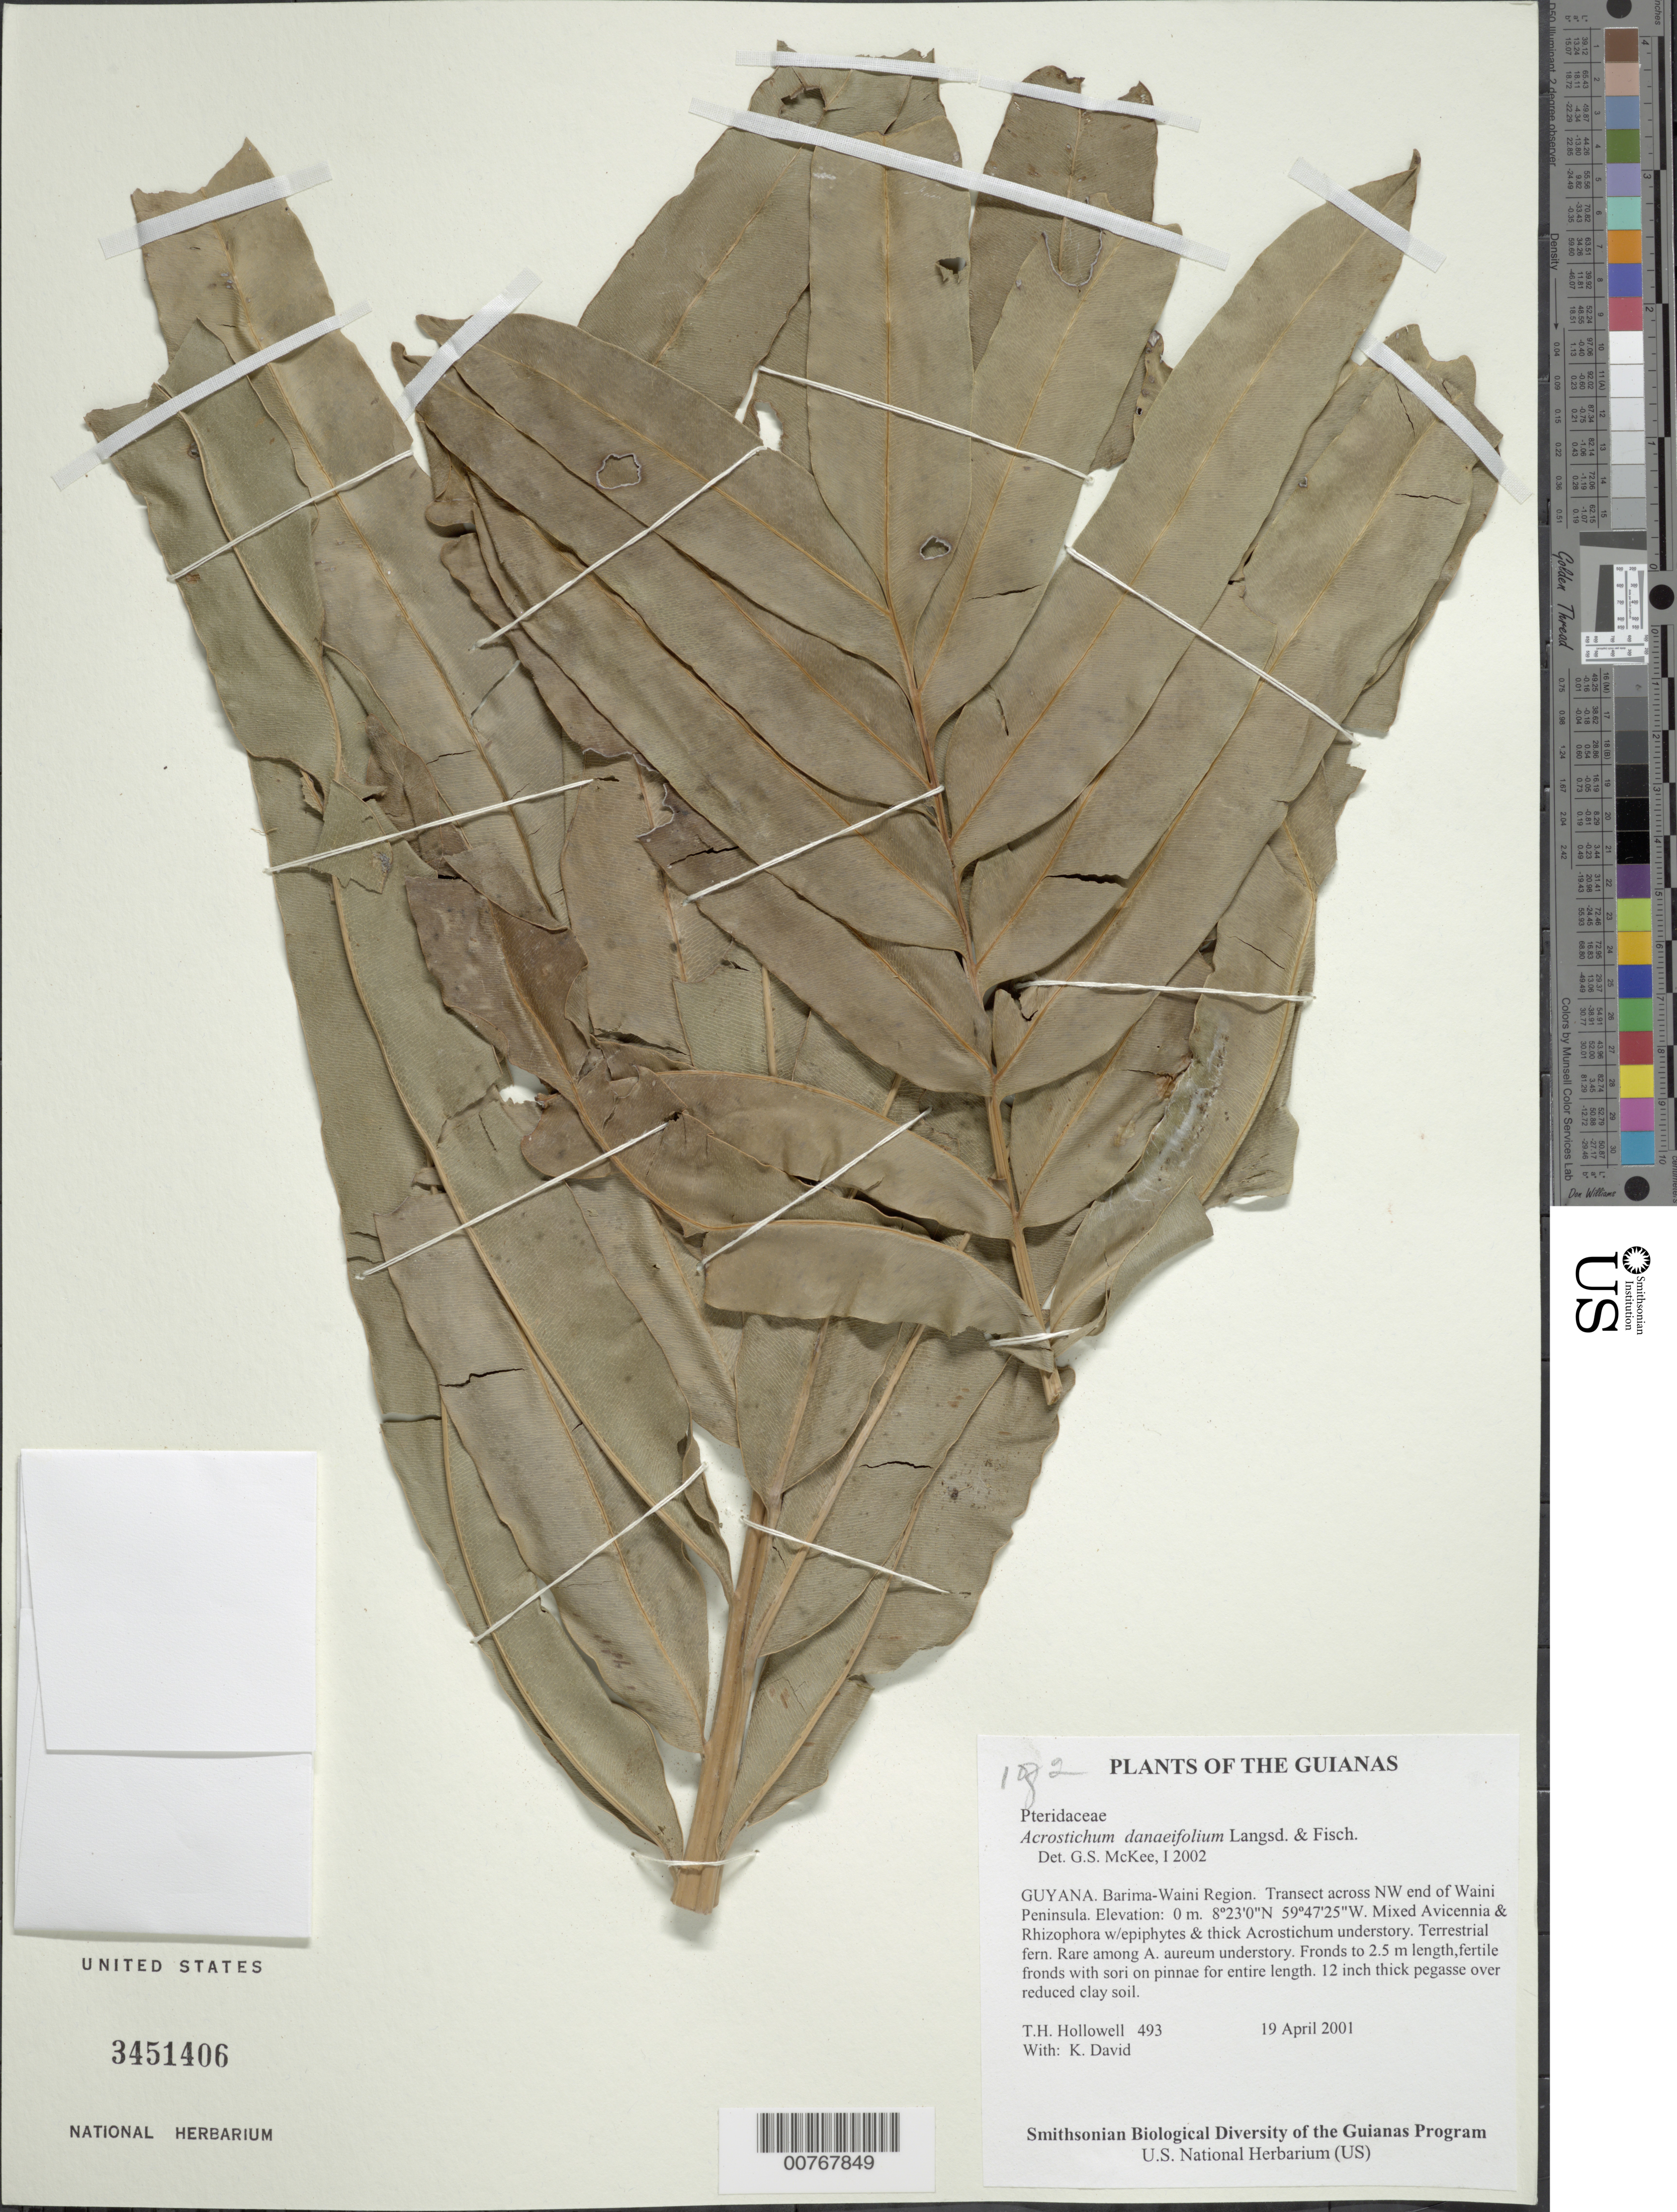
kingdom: Plantae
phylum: Tracheophyta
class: Polypodiopsida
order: Polypodiales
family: Pteridaceae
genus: Acrostichum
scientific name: Acrostichum danaeifolium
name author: Langsd. & Fisch.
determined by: McKee, G. S., (US), NMNH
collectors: T. Hollowell & K. David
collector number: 493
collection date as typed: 19 April 2001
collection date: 2001-04-19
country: Guyana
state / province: Barima-Waini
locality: Transect across NW end of Waini Peninsula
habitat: Mixed Avicennia & Rhizophora w/epiphytes & thick Acrostichum understory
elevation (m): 1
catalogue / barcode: US 3451406